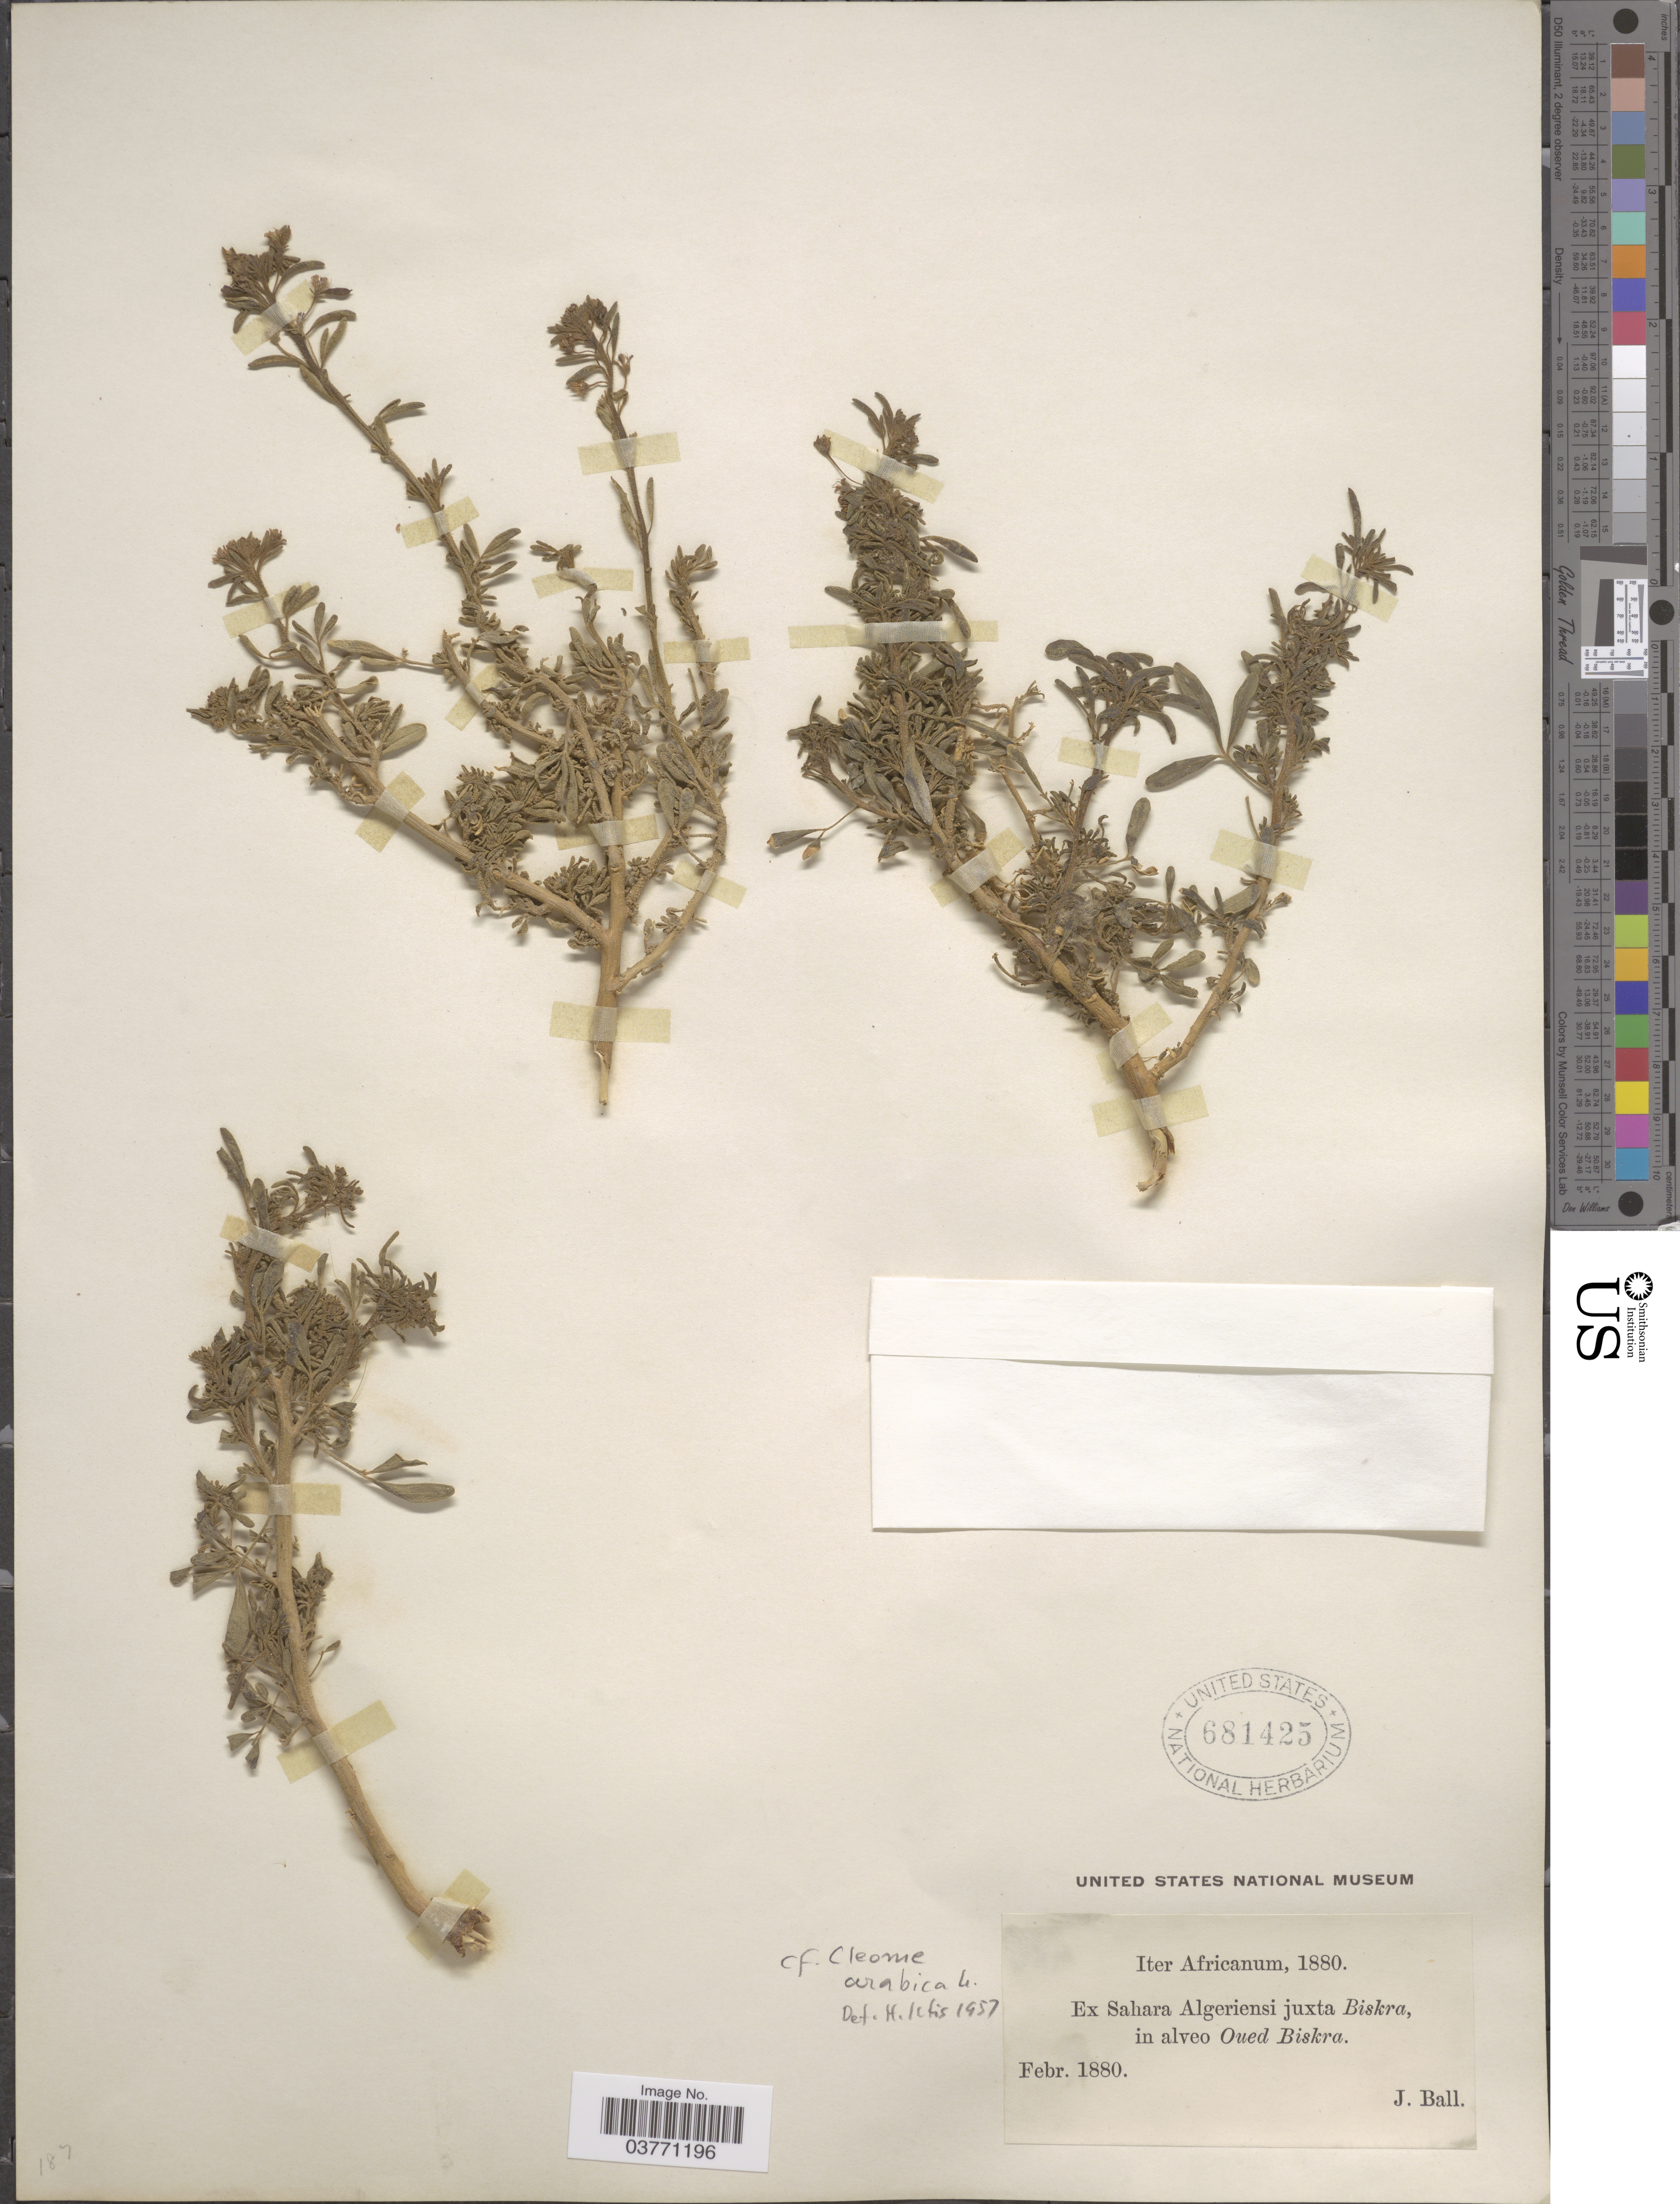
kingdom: Plantae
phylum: Tracheophyta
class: Magnoliopsida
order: Brassicales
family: Cleomaceae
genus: Cleome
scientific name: Cleome arabica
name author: L.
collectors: J. Ball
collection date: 1880-02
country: Algeria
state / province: Biskra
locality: Ex Sahara Algeriensi juxta Biskra, in alveo Oued Biskra.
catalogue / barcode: US 681425